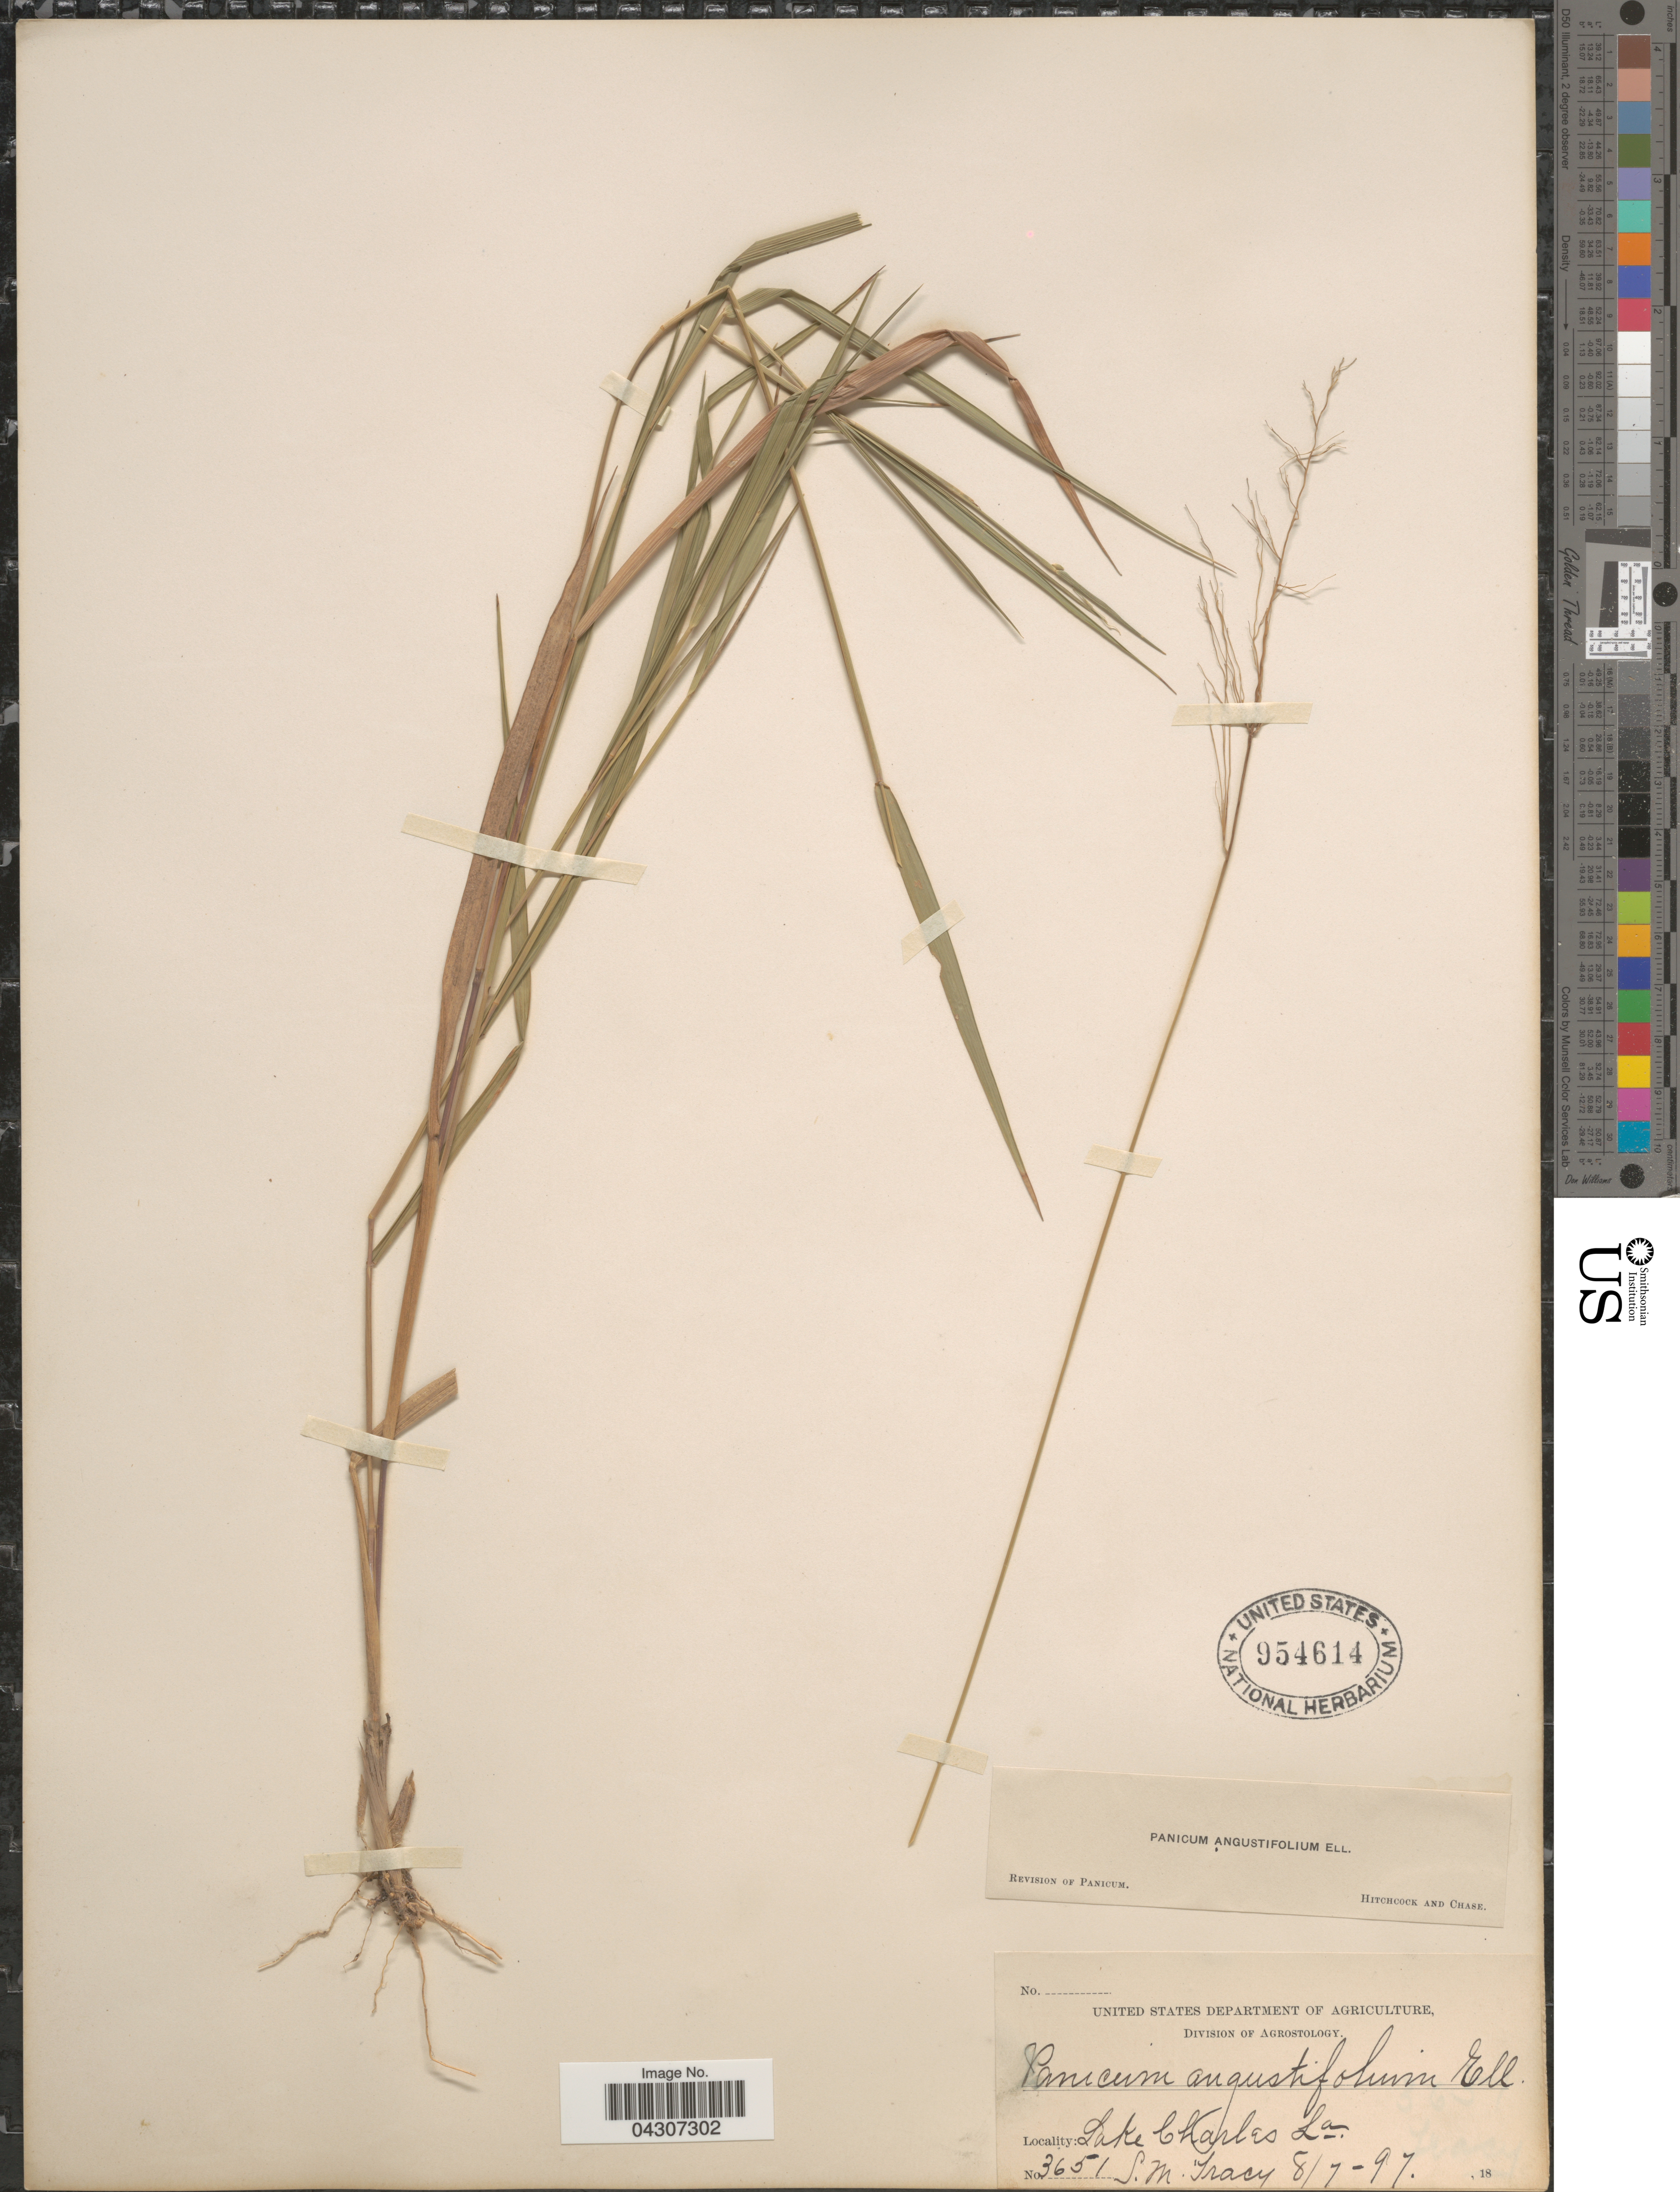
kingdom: Plantae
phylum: Tracheophyta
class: Liliopsida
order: Poales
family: Poaceae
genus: Dichanthelium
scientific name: Dichanthelium aciculare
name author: (Desv. ex Poir.) Gould & C.A. Clark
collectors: S. M. Tracy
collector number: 3651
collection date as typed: Transcribed d/m/y: 8/7/97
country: United States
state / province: Louisiana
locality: Lake Charles.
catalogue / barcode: US 954614